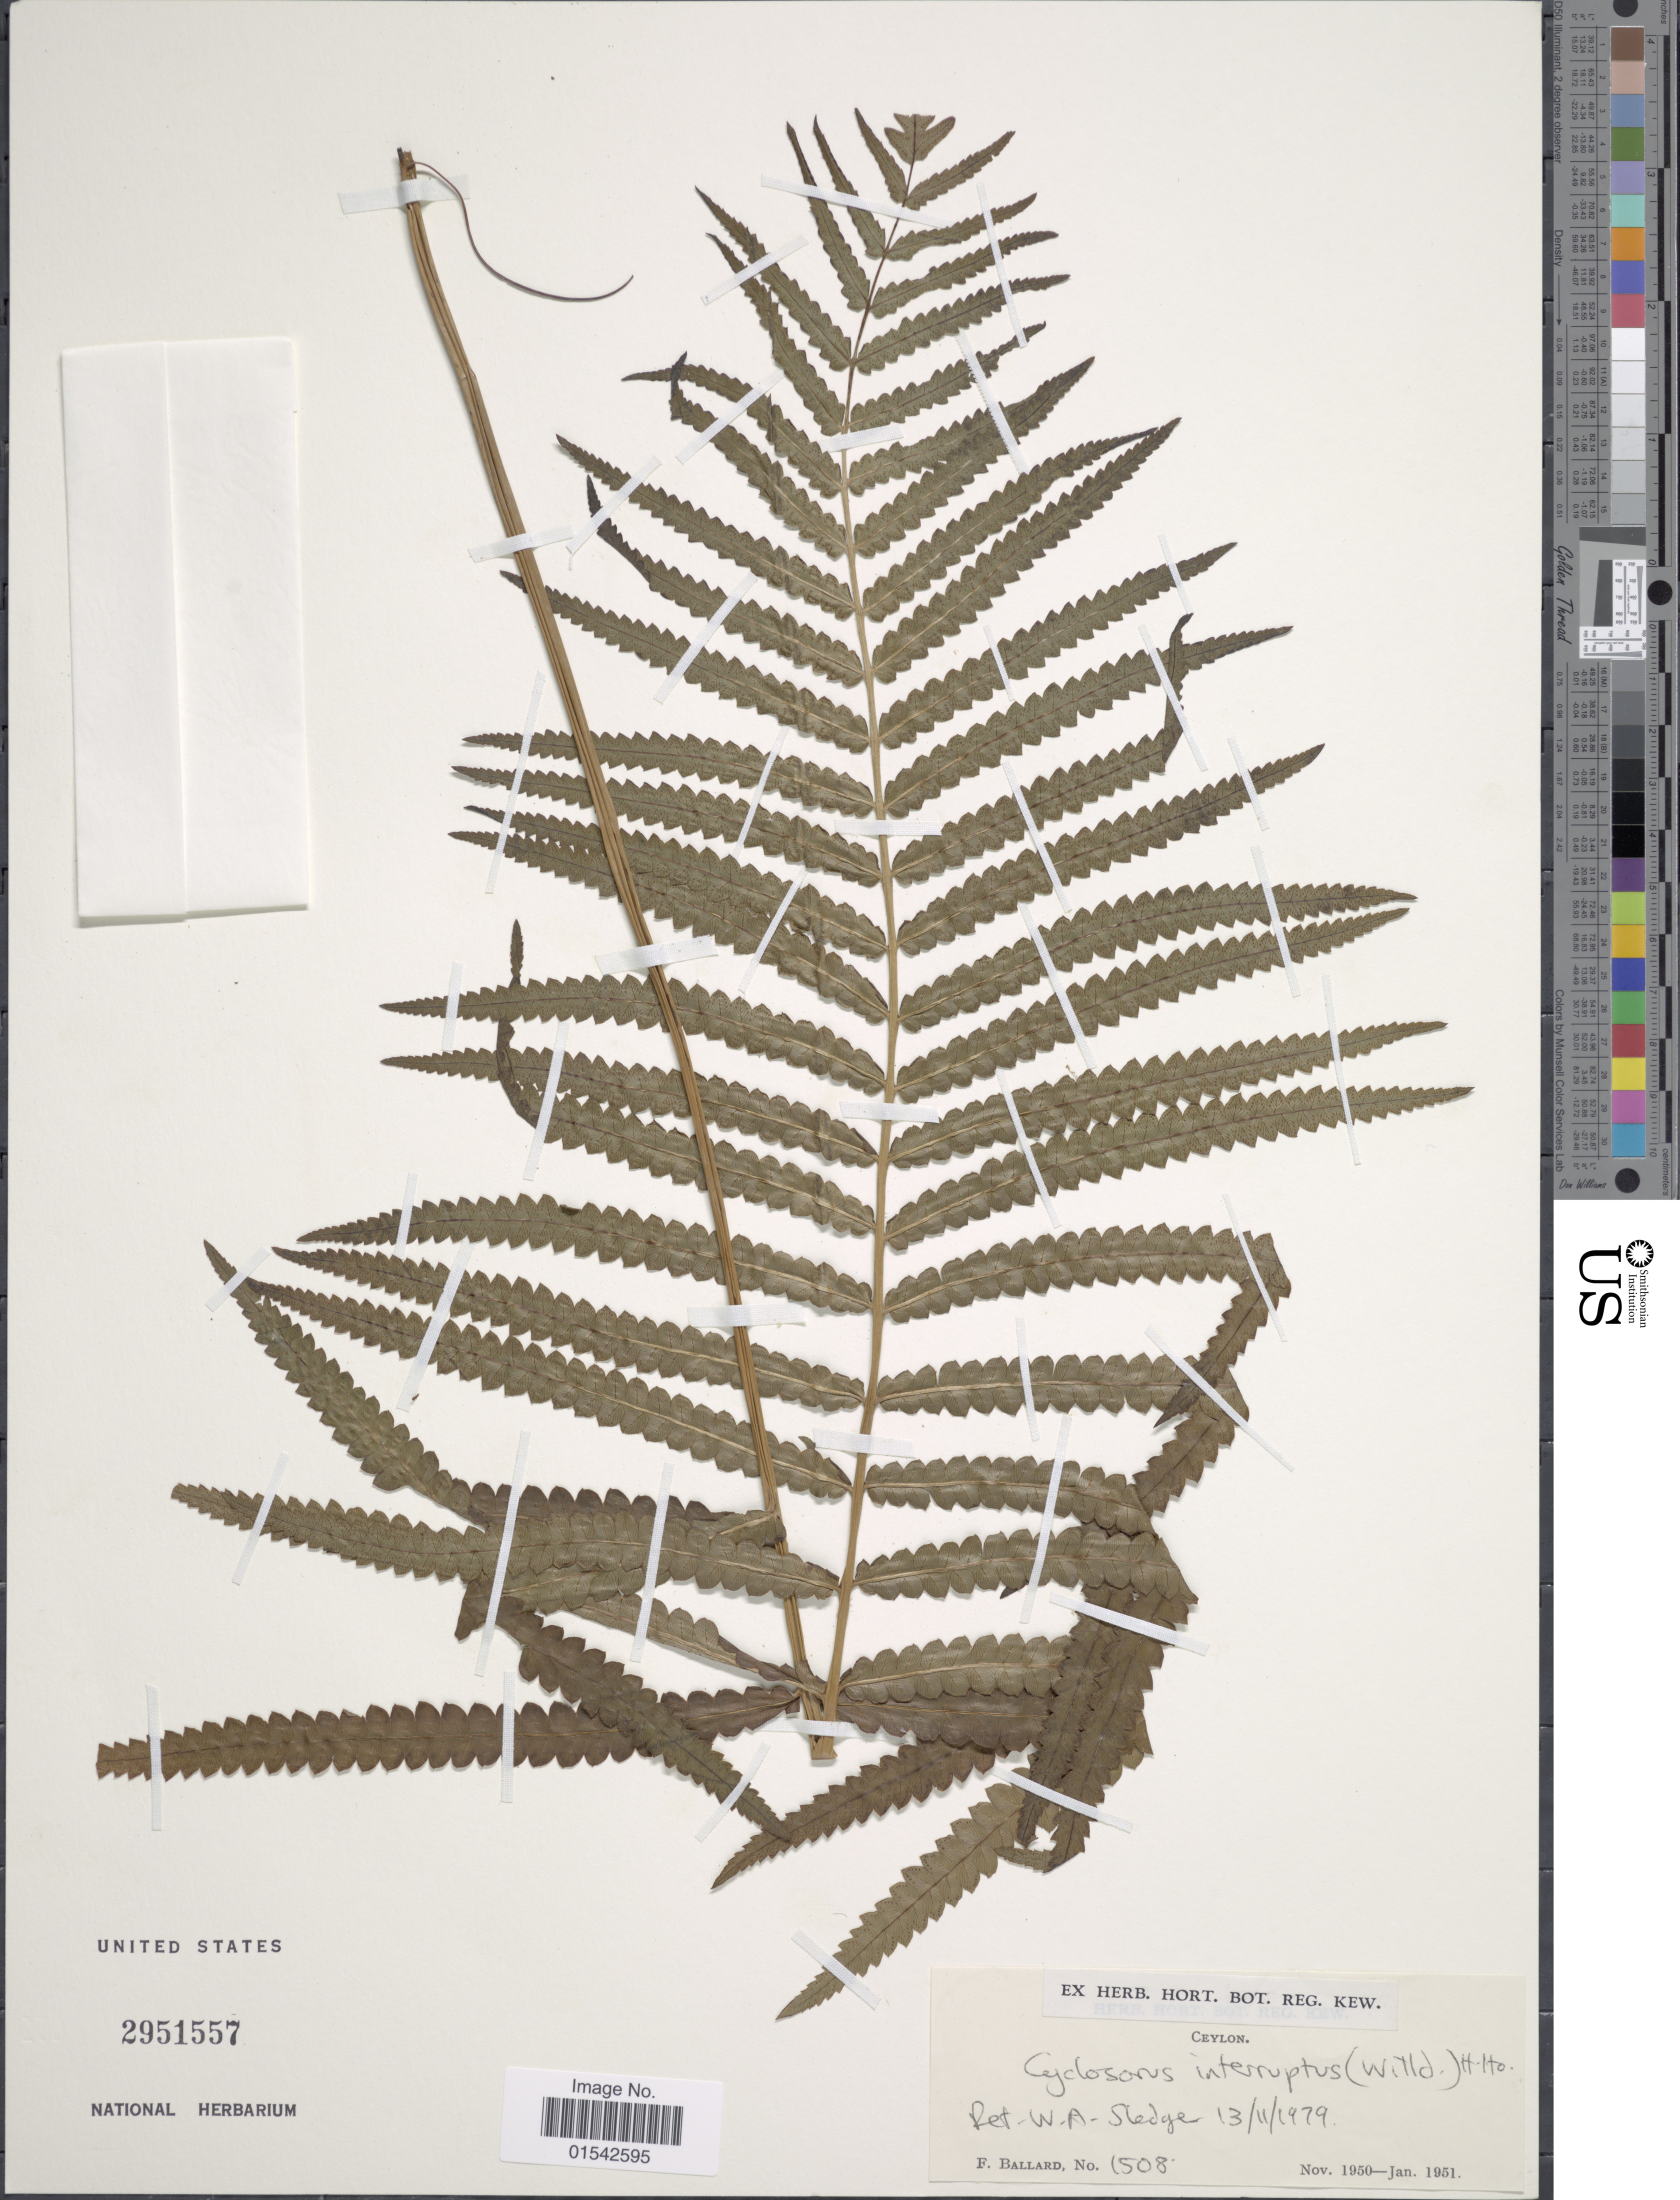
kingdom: Plantae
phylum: Tracheophyta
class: Polypodiopsida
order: Polypodiales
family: Thelypteridaceae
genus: Cyclosorus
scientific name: Cyclosorus interruptus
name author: (Willd.) H. Itô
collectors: F. Ballard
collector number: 1508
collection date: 1950-11/1951-01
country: Sri Lanka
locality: Ceylon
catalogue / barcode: US 2951557